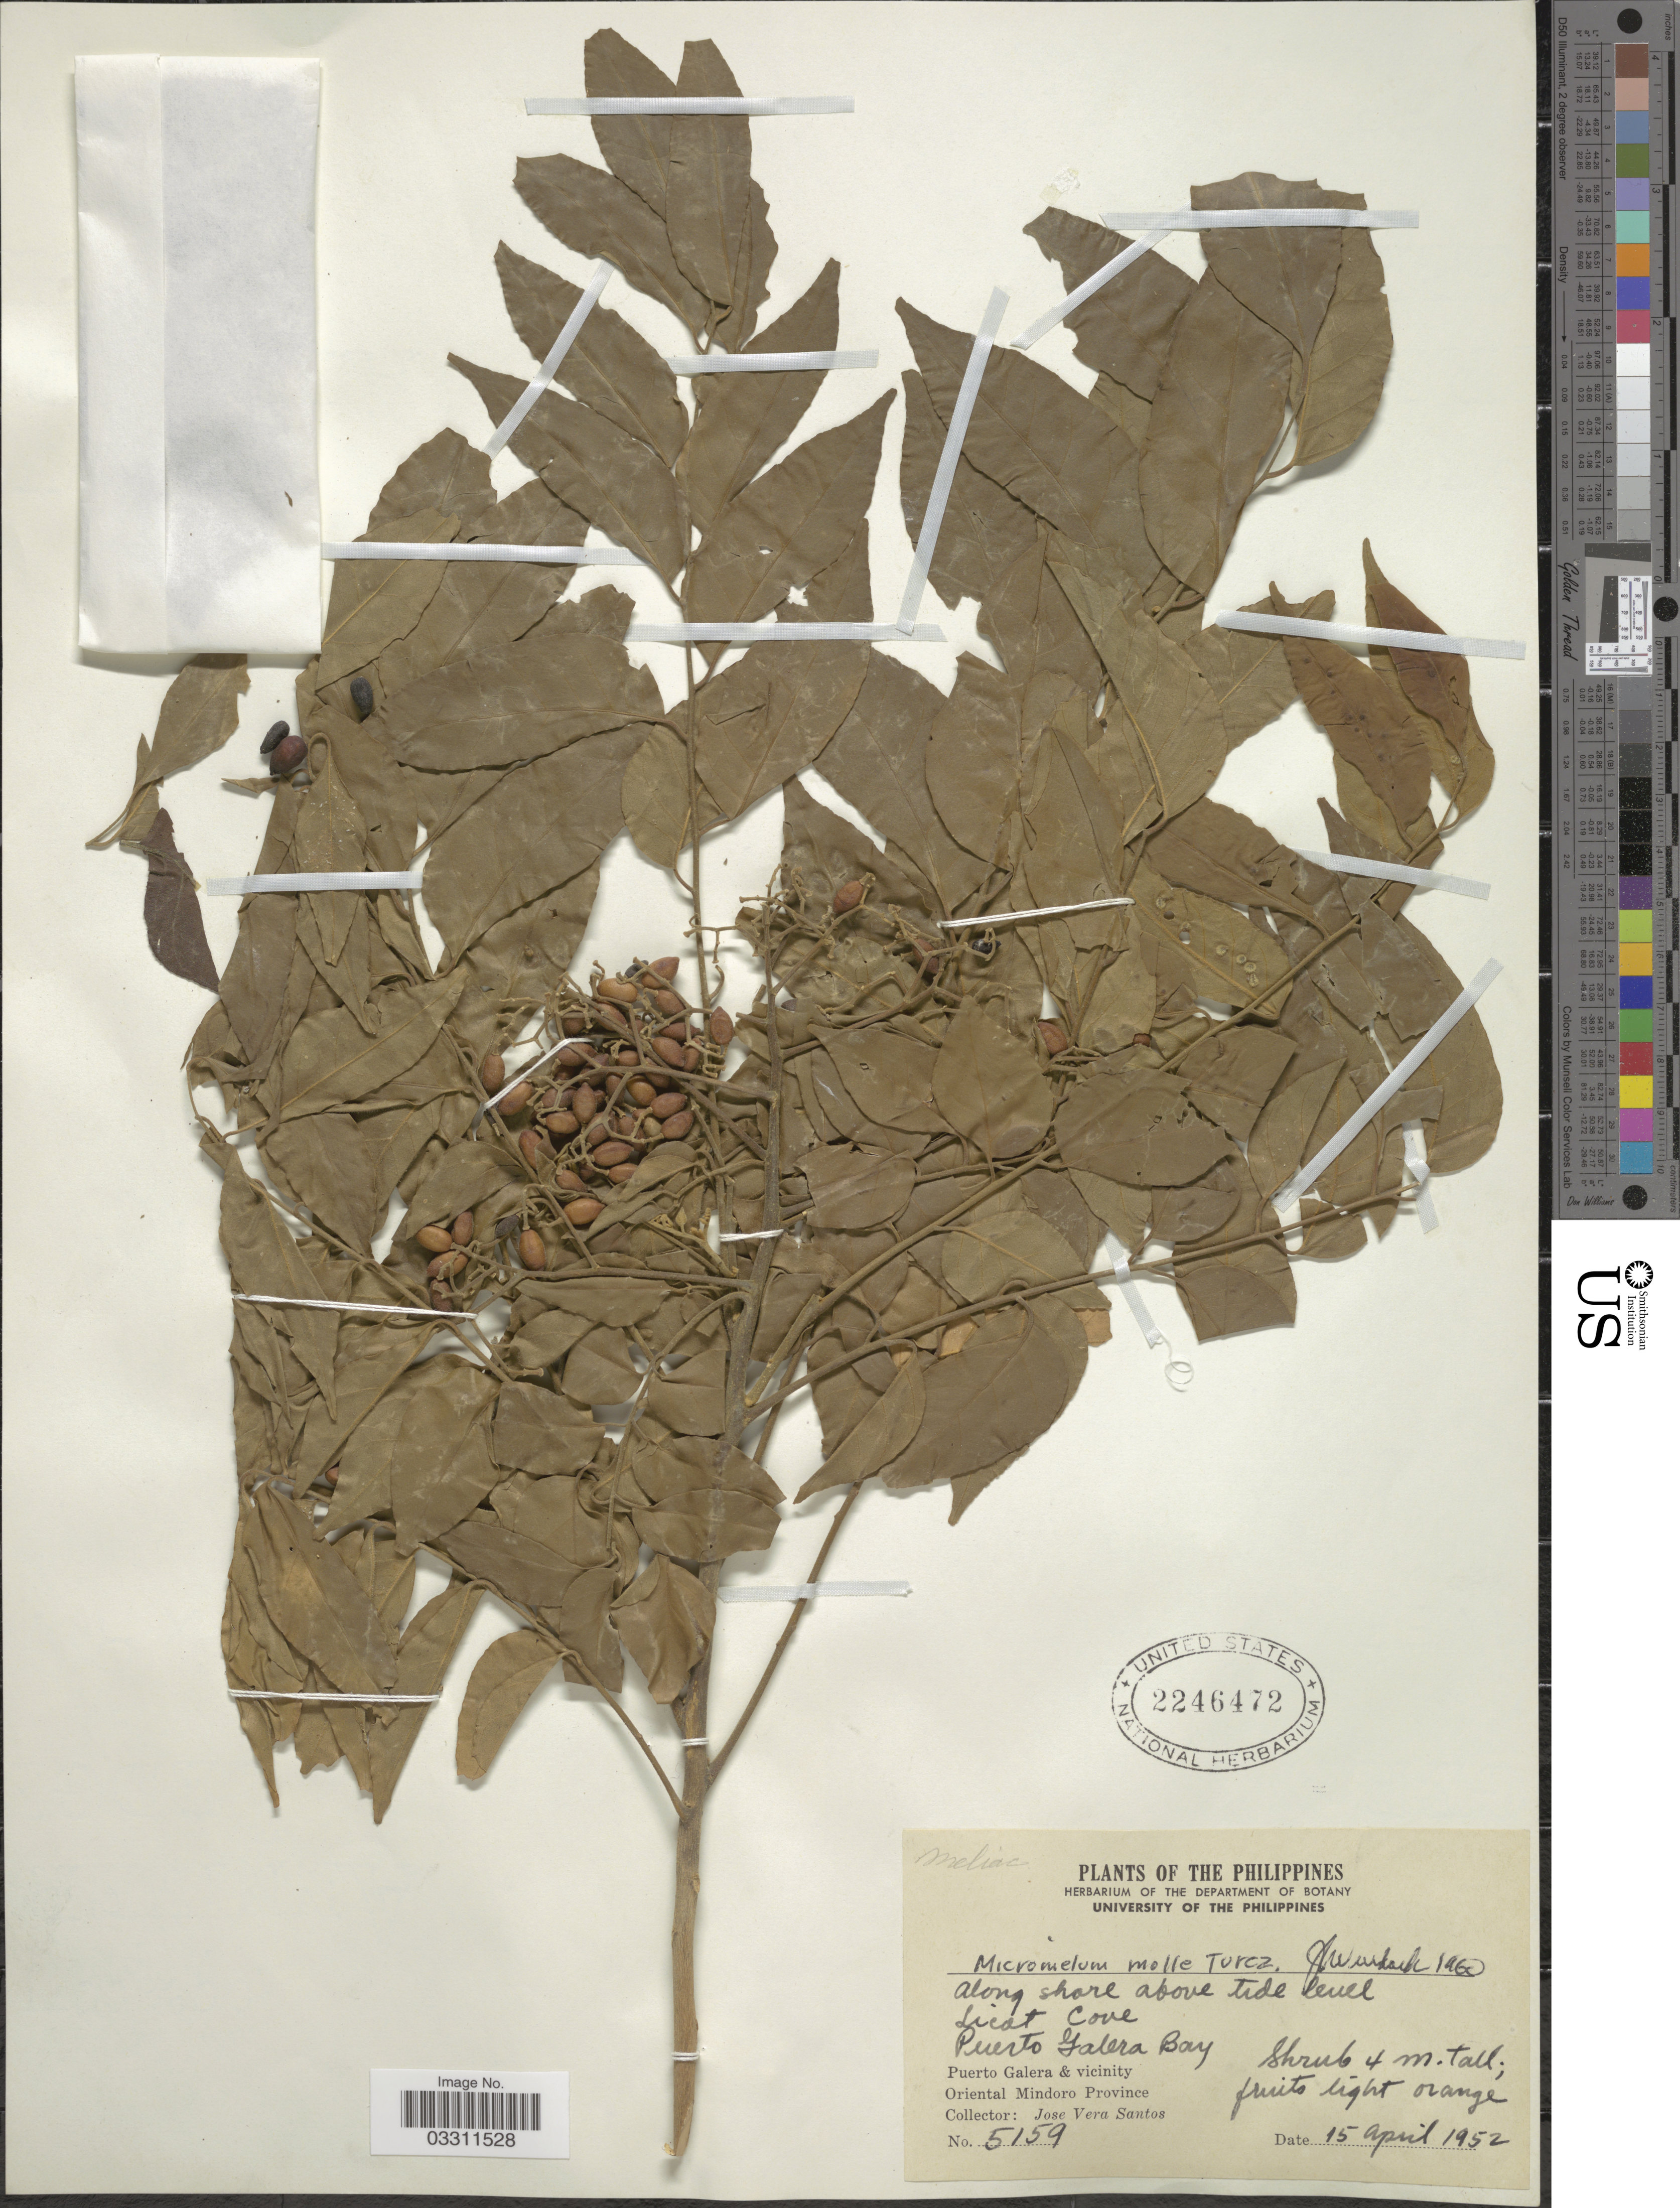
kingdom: Plantae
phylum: Tracheophyta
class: Magnoliopsida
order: Sapindales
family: Rutaceae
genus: Micromelum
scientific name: Micromelum molle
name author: Turcz.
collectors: J. V. Santos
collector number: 5159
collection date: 1952-04-15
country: Philippines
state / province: Mimaropa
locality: Along shore above tide level. Licot Cove. Puerto Galera Bay. Puerto Galera & vicinity. Oriental Mindoro Province.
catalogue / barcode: US 2246472